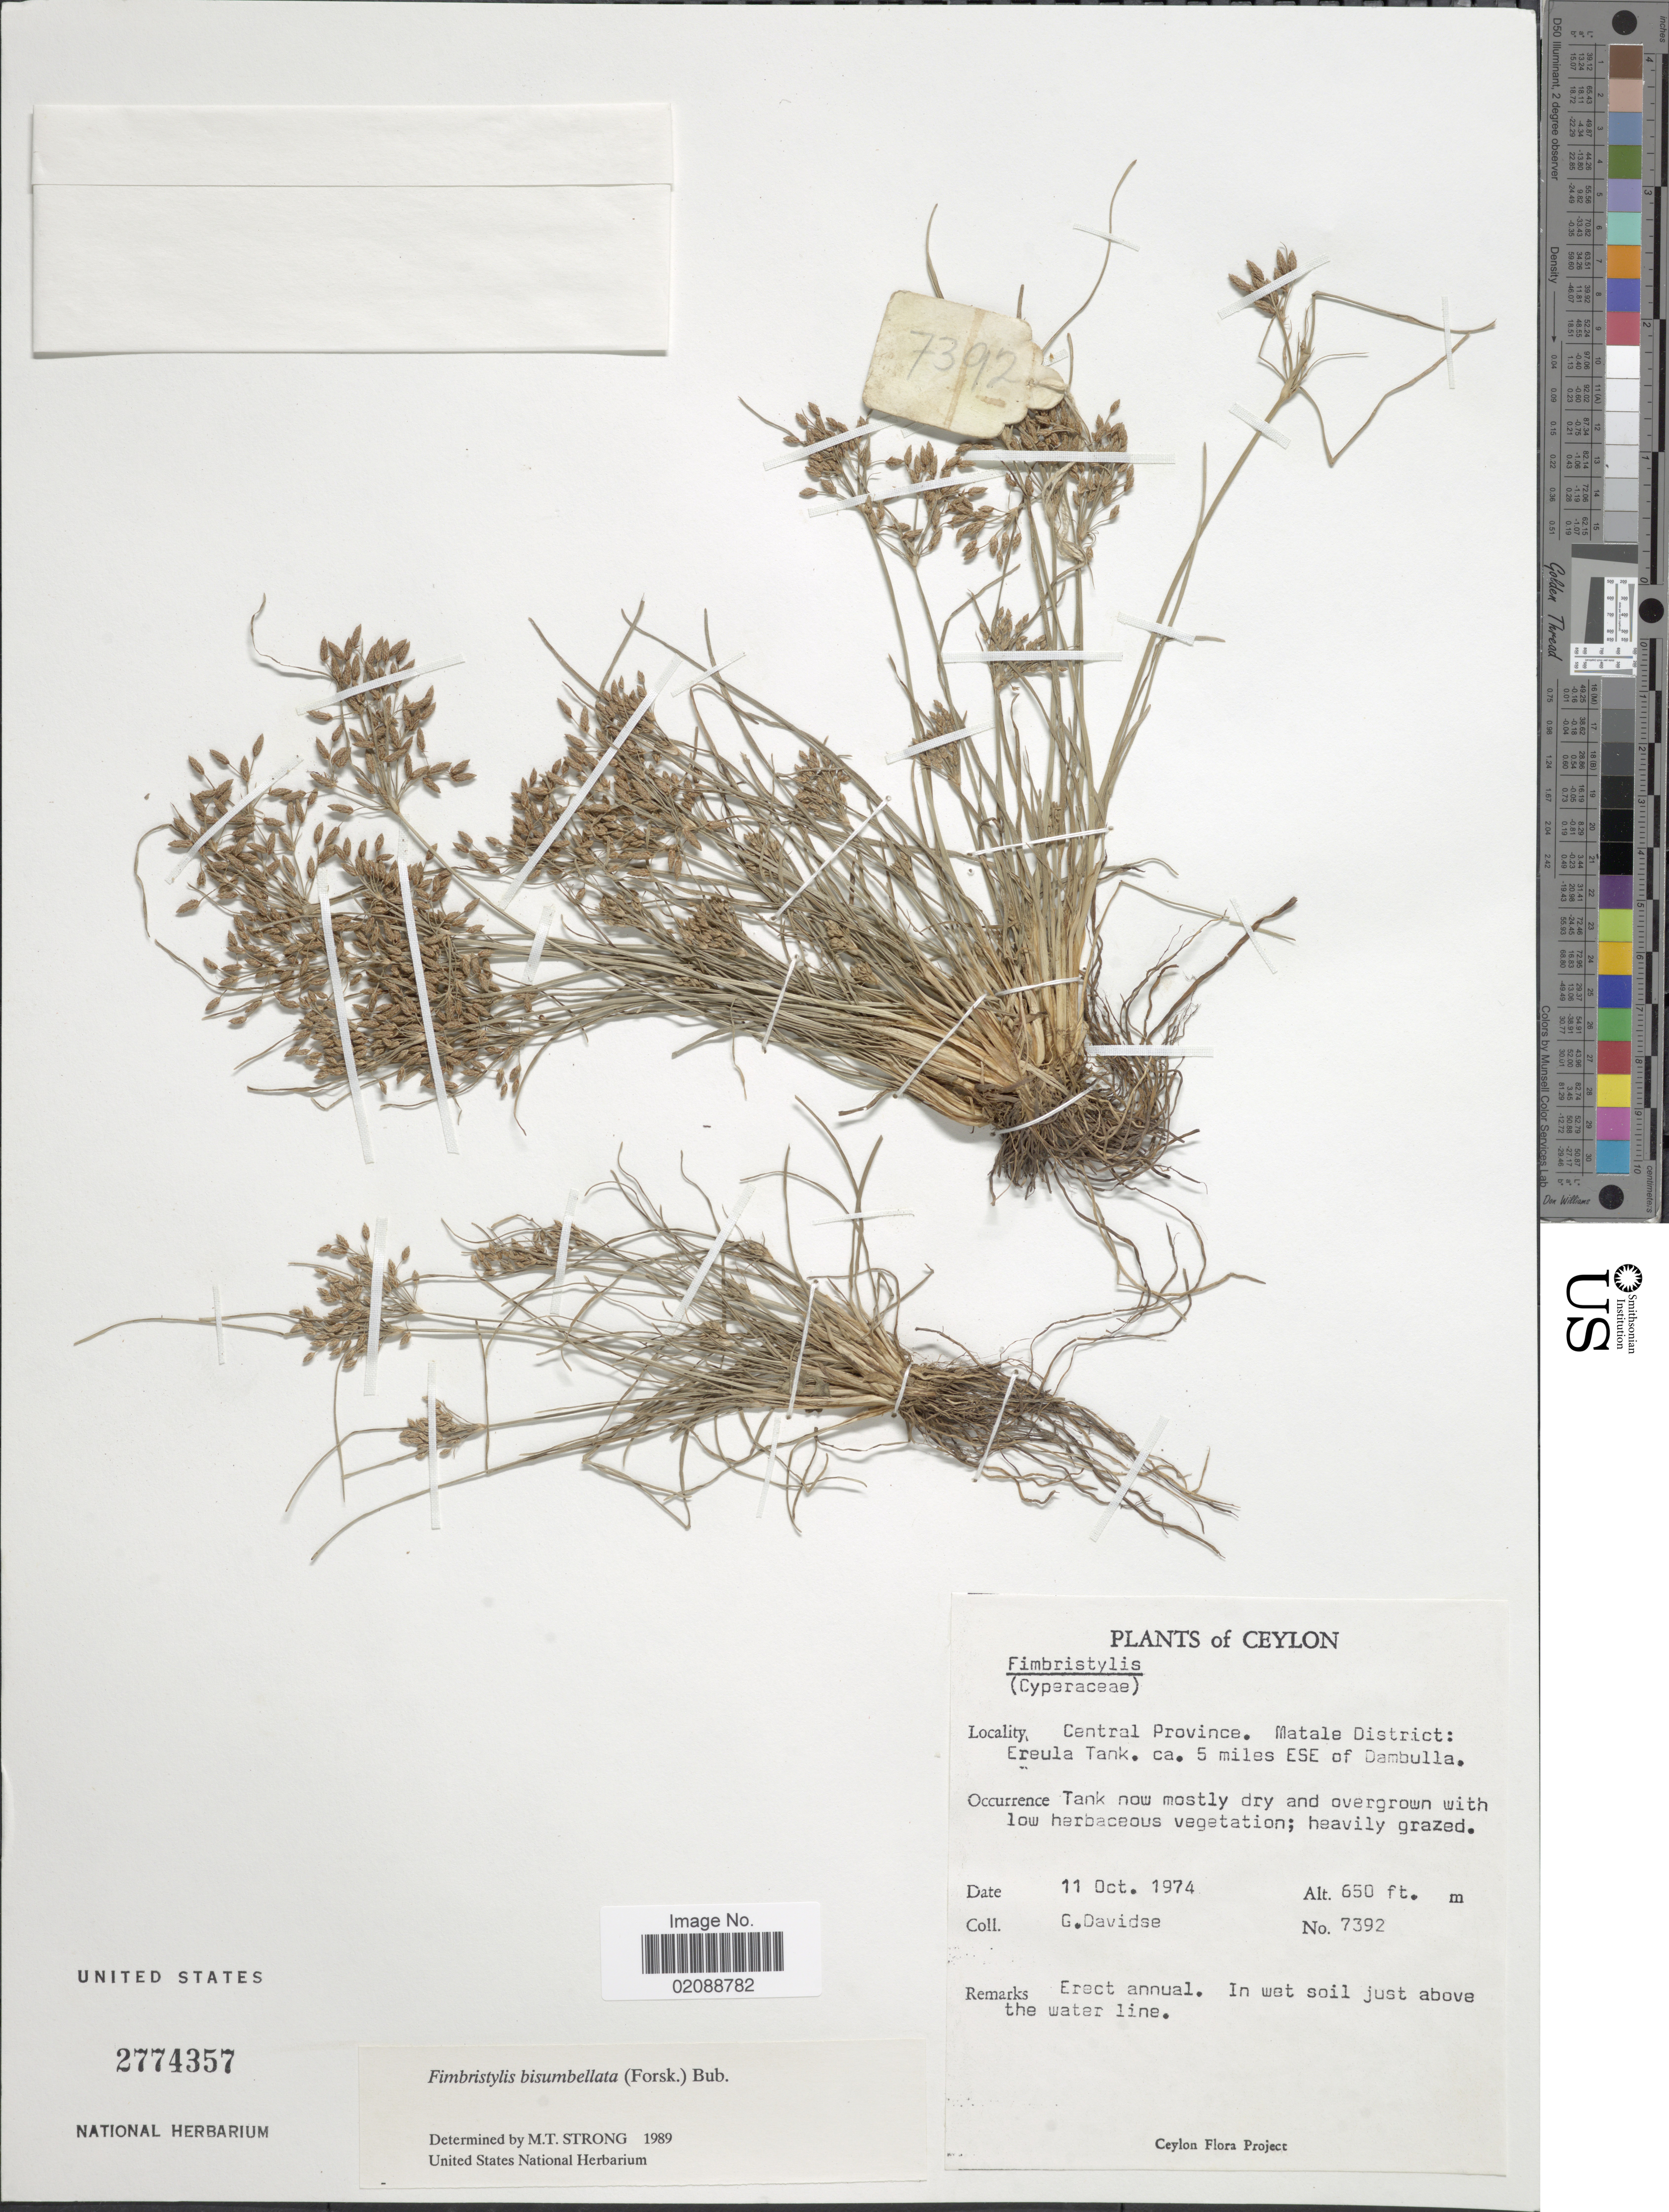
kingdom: Plantae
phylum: Tracheophyta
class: Liliopsida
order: Poales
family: Cyperaceae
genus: Fimbristylis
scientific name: Fimbristylis bisumbellata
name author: (Forssk.) Bubani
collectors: G. Davidse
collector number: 7392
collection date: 1974-10-11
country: Sri Lanka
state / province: Central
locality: Central Province. Matale District: Eurela Tank. ca. 5 miles ESE of Dambulla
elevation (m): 198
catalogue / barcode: US 2774357